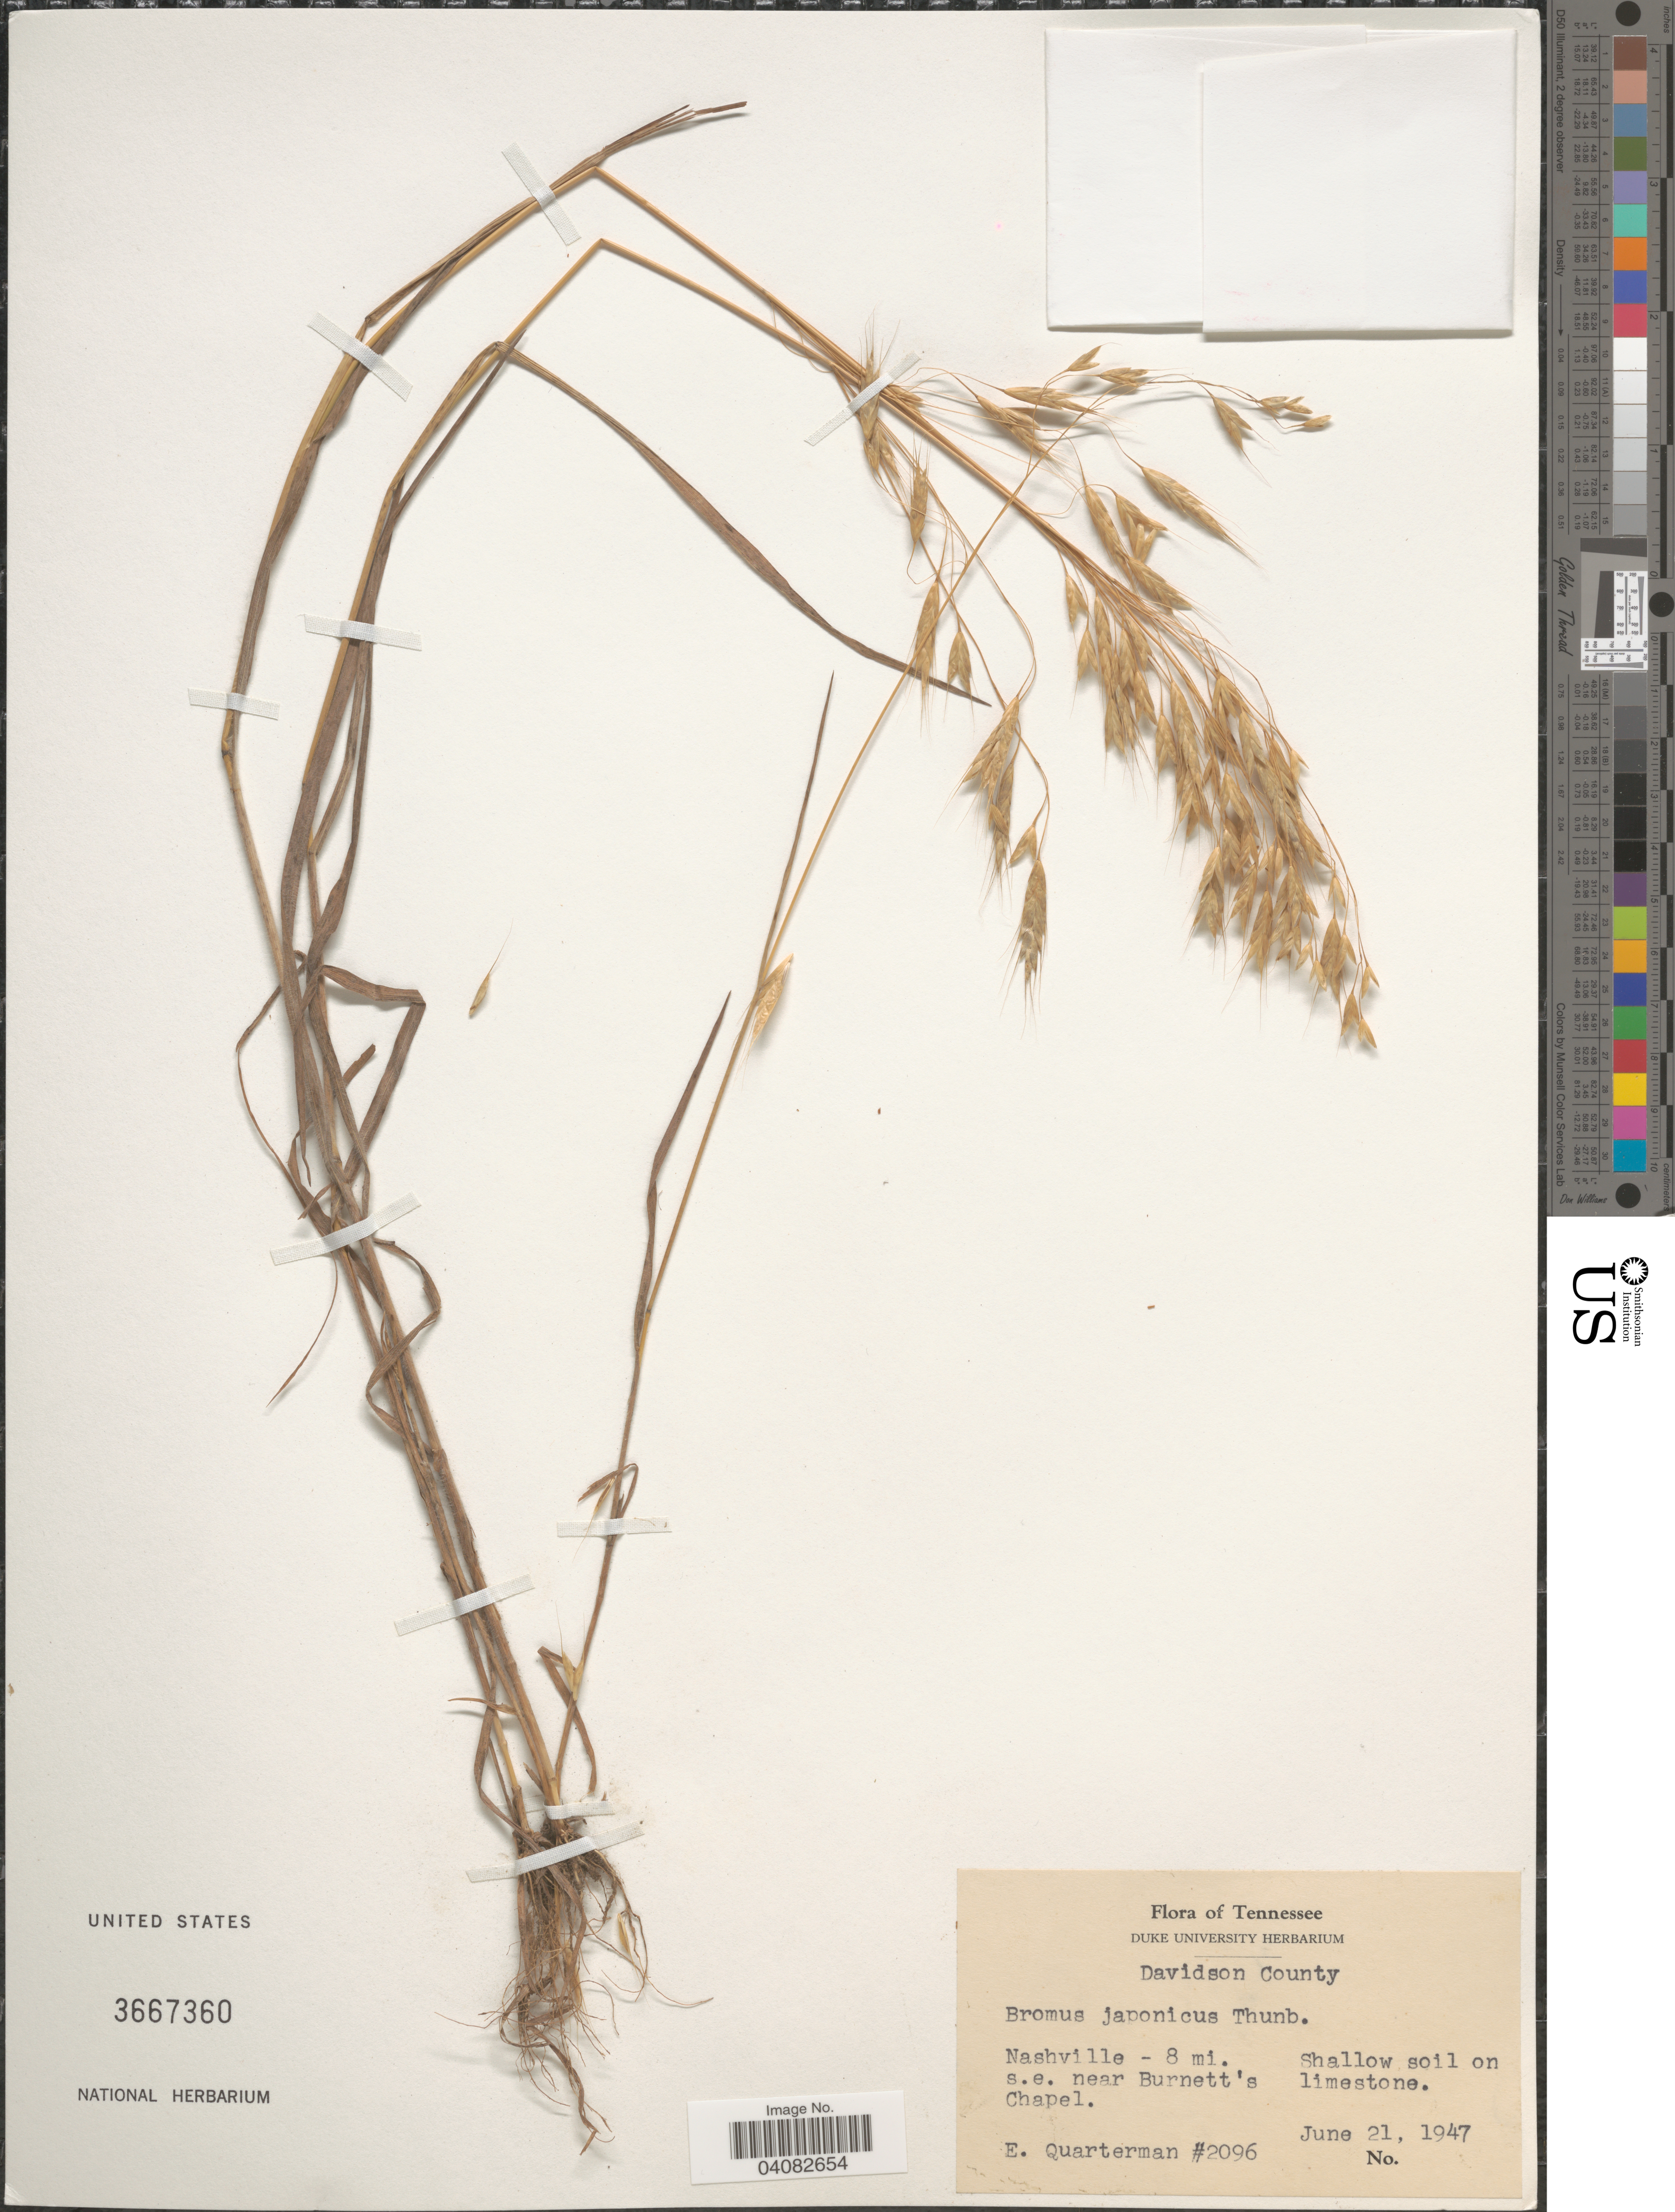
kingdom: Plantae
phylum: Tracheophyta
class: Liliopsida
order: Poales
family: Poaceae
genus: Bromus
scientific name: Bromus japonicus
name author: Houtt.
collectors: E. Quarterman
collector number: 2096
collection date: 1947-06-21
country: United States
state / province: Tennessee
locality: Davidson County. Nashville - 8 mi. s.e. near Burnett's Chapel.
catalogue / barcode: US 3667360